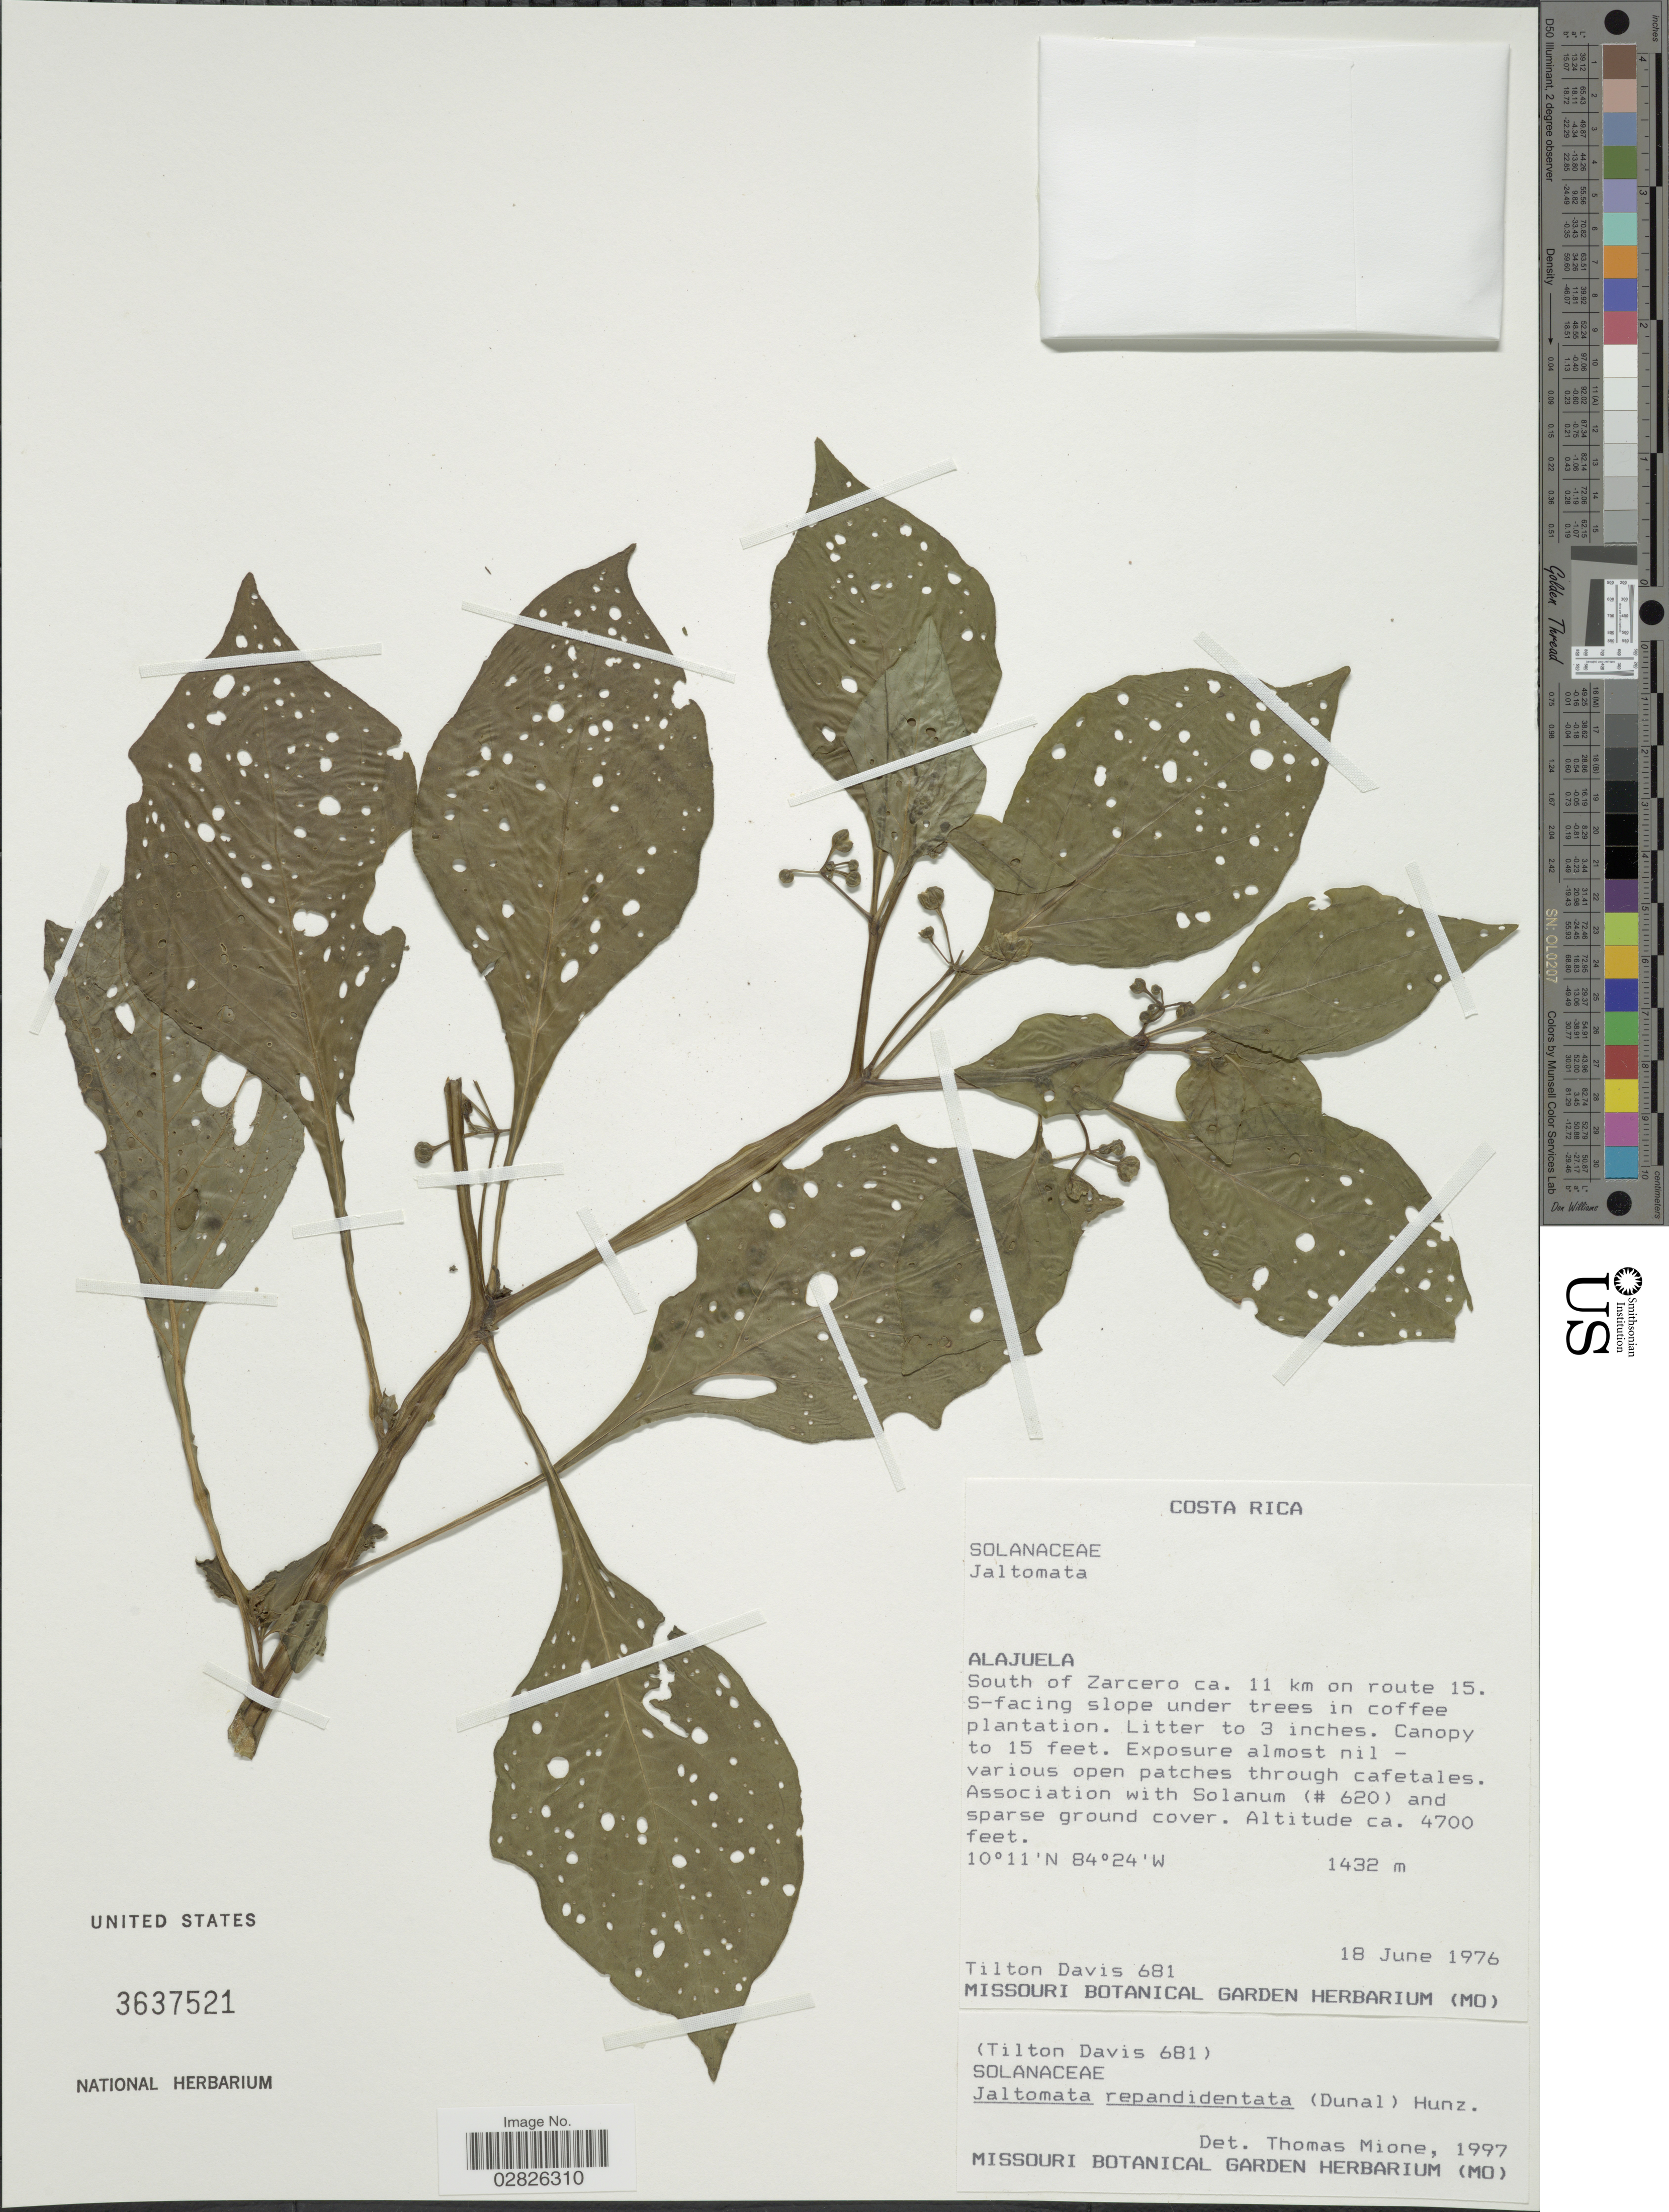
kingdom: Plantae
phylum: Tracheophyta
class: Magnoliopsida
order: Solanales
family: Solanaceae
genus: Jaltomata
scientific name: Jaltomata repandidentata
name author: (Dunal) Hunz.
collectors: T. Davis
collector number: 681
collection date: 1976-06-18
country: Costa Rica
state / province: Alajuela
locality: South of Zarcero ca. 11 km on route 15. S-facing slope under trees in coffee plantation.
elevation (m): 1433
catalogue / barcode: US 3537521